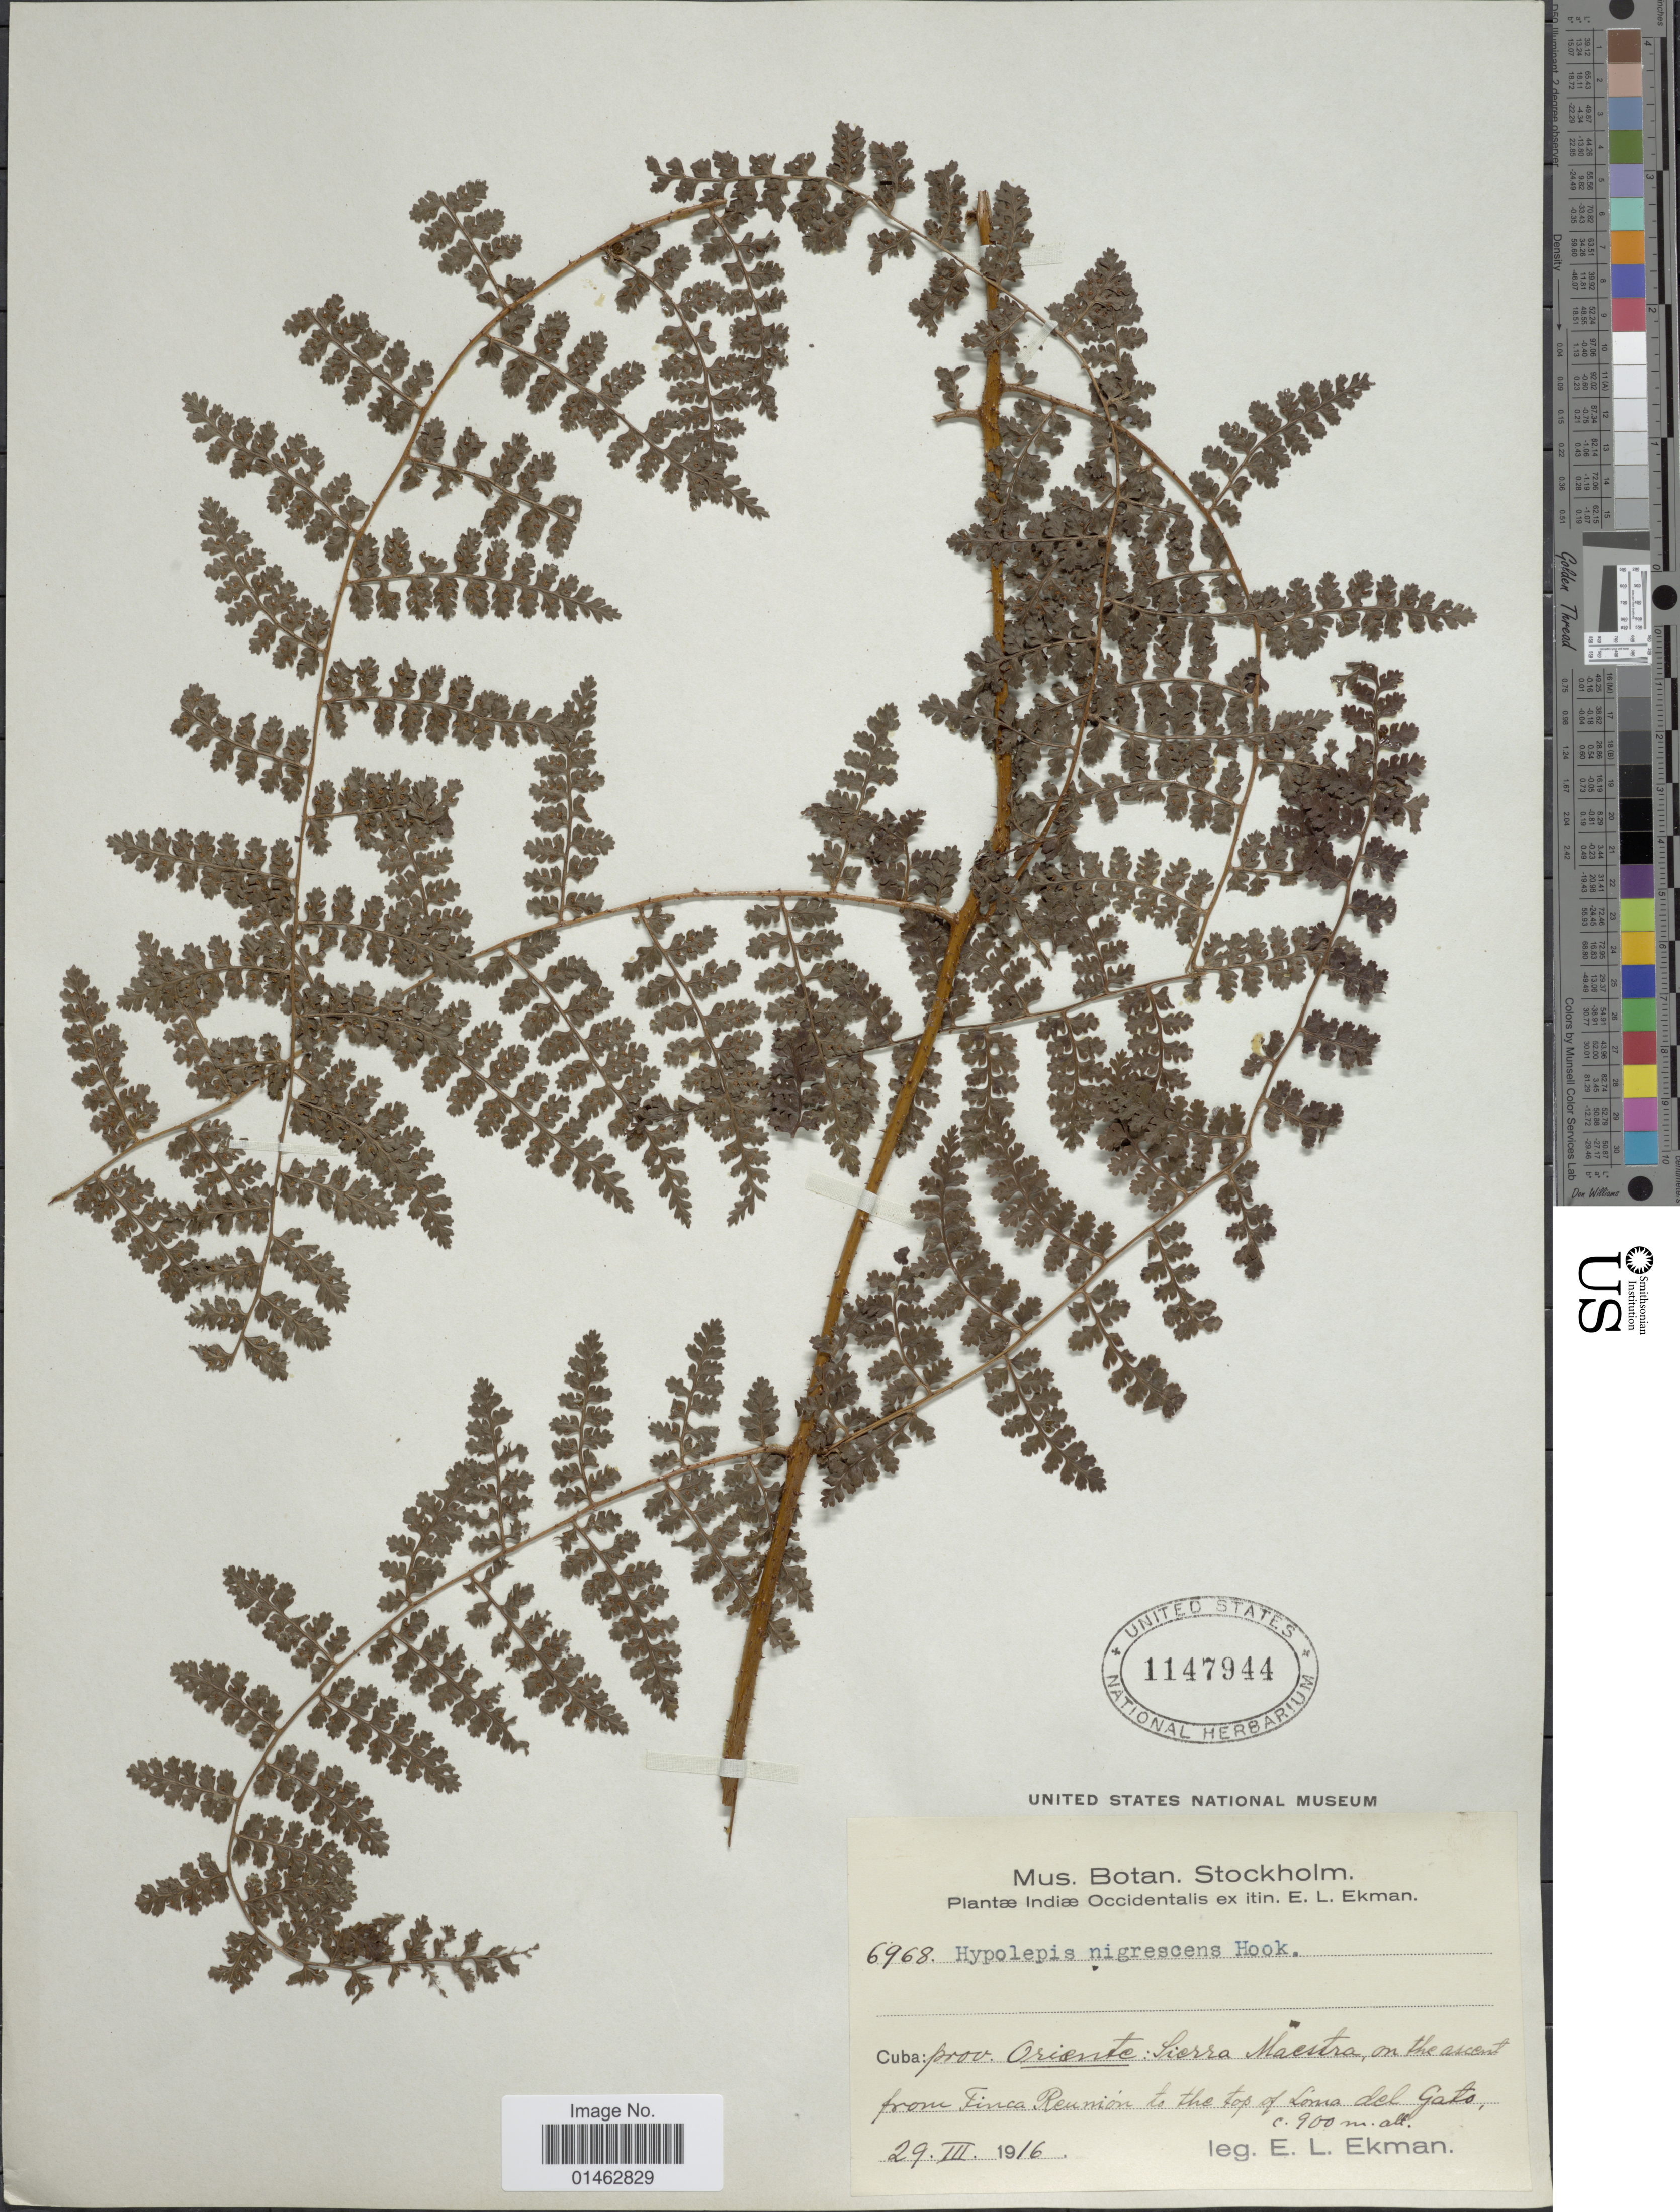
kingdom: Plantae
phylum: Tracheophyta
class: Polypodiopsida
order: Polypodiales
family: Dennstaedtiaceae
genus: Hypolepis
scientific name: Hypolepis nigrescens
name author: Hook.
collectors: E. L. Ekman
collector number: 6968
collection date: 1916-03-29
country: Cuba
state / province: Oriente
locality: Sierra Maestra, on the ascent from Finca Reunion to the top of Loma del Gato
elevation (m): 900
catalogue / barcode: US 1147944